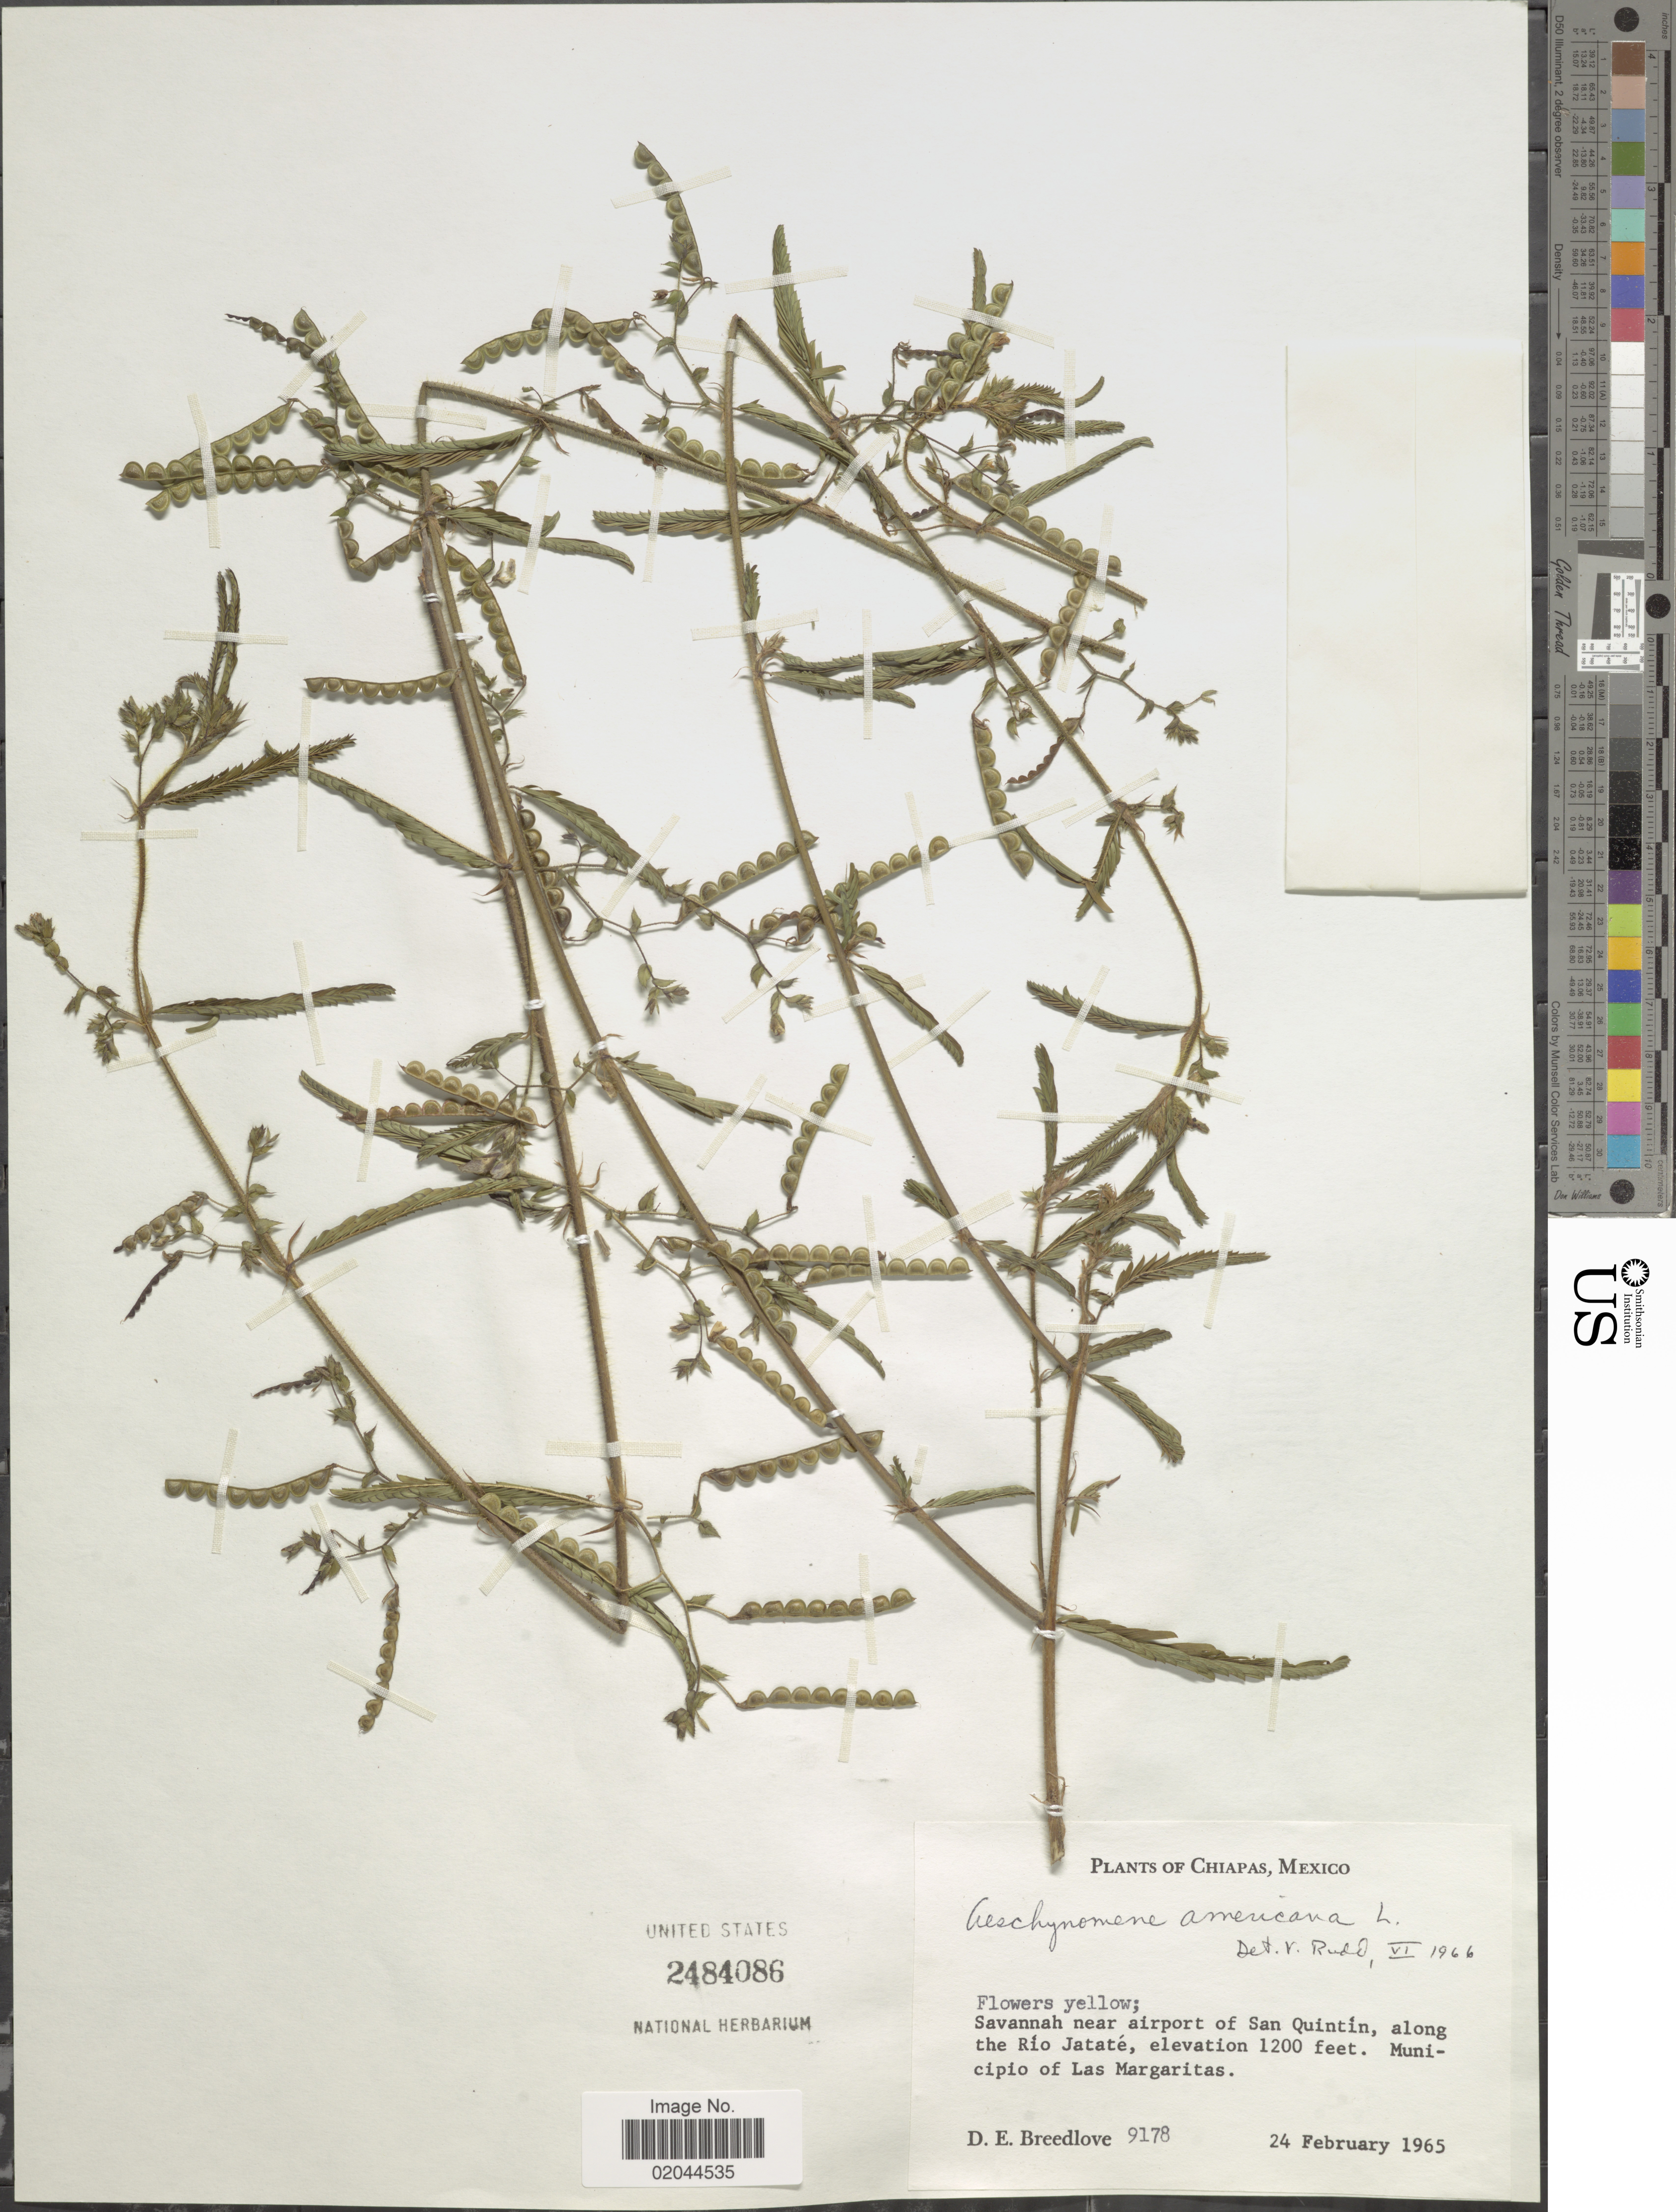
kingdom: Plantae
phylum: Tracheophyta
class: Magnoliopsida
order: Fabales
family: Fabaceae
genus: Aeschynomene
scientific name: Aeschynomene americana var. americana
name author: L.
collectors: D. E. Breedlove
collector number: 9178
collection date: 1965-02-24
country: Mexico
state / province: Chiapas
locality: Savannah near airport of San Quintin, along the Rio Jatate, Municipio of Las Margaritas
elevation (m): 366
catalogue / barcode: US 2484086